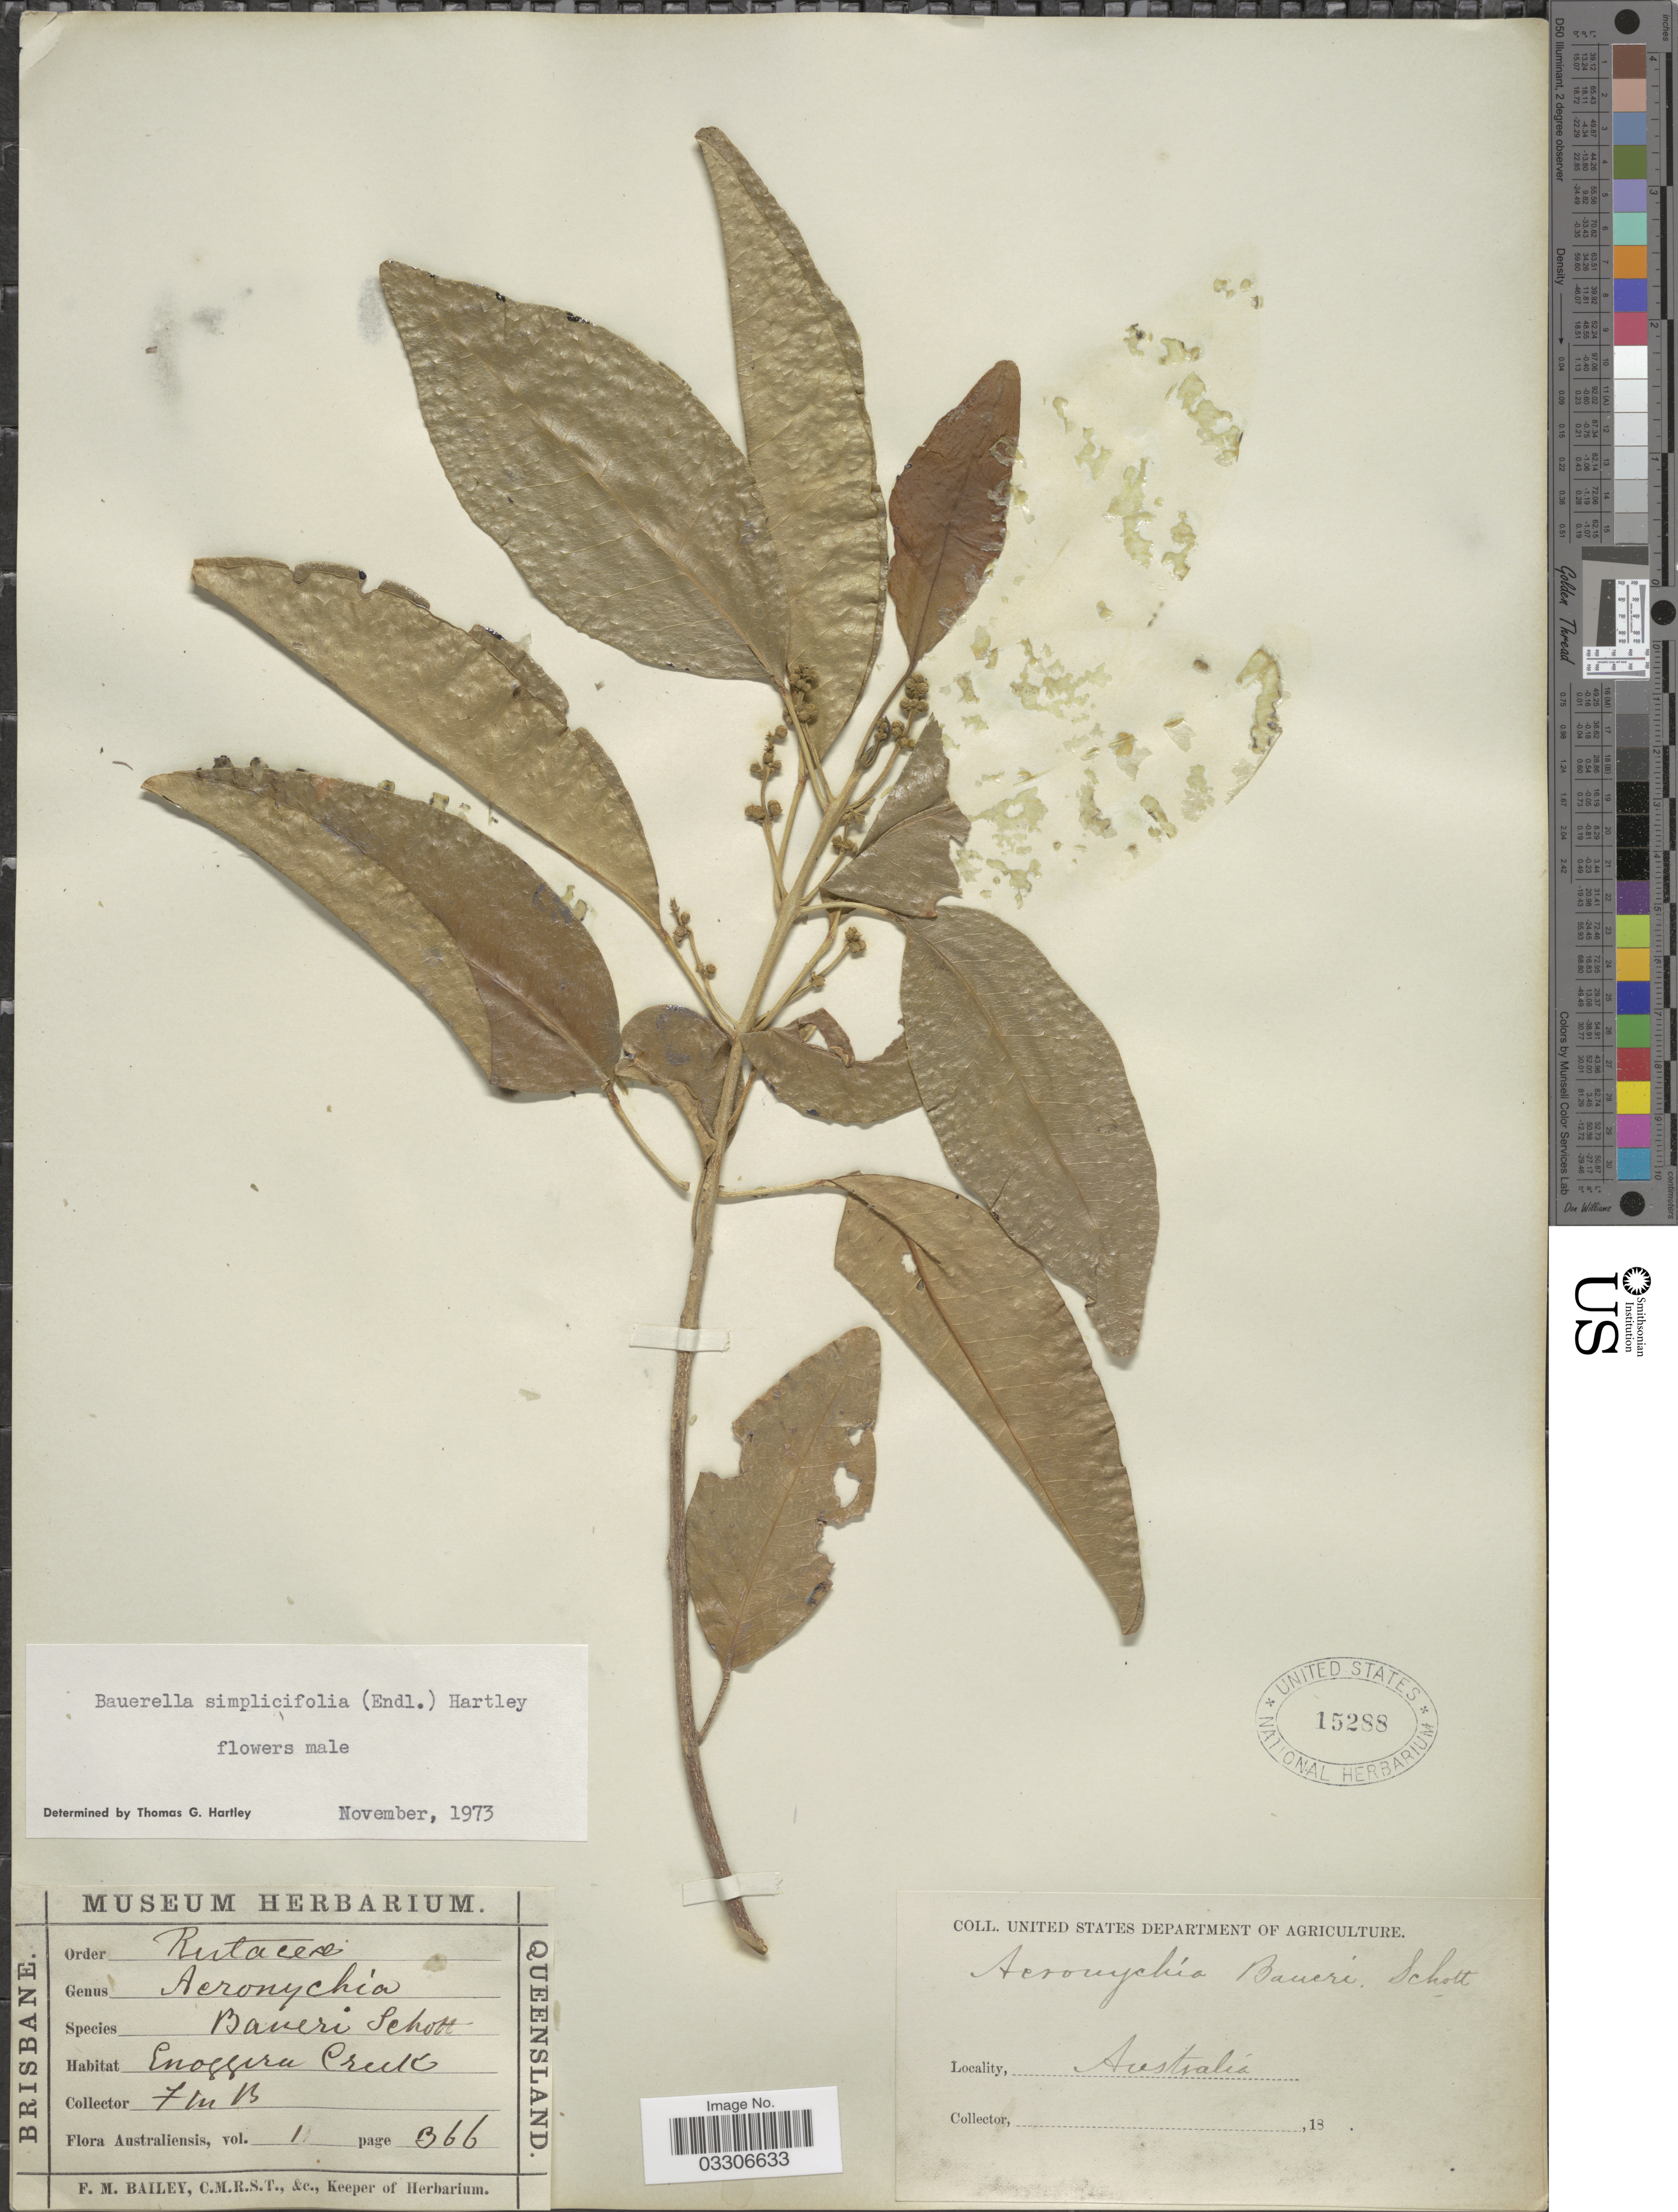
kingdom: Plantae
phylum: Tracheophyta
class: Magnoliopsida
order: Sapindales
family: Rutaceae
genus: Sarcomelicope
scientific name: Sarcomelicope simplicifolia subsp. simplicifolia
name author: (Endl.) T.G. Hartley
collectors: F. M. Bailey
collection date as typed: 18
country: Australia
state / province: Queensland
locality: Enoggera Creek.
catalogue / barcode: US 15288